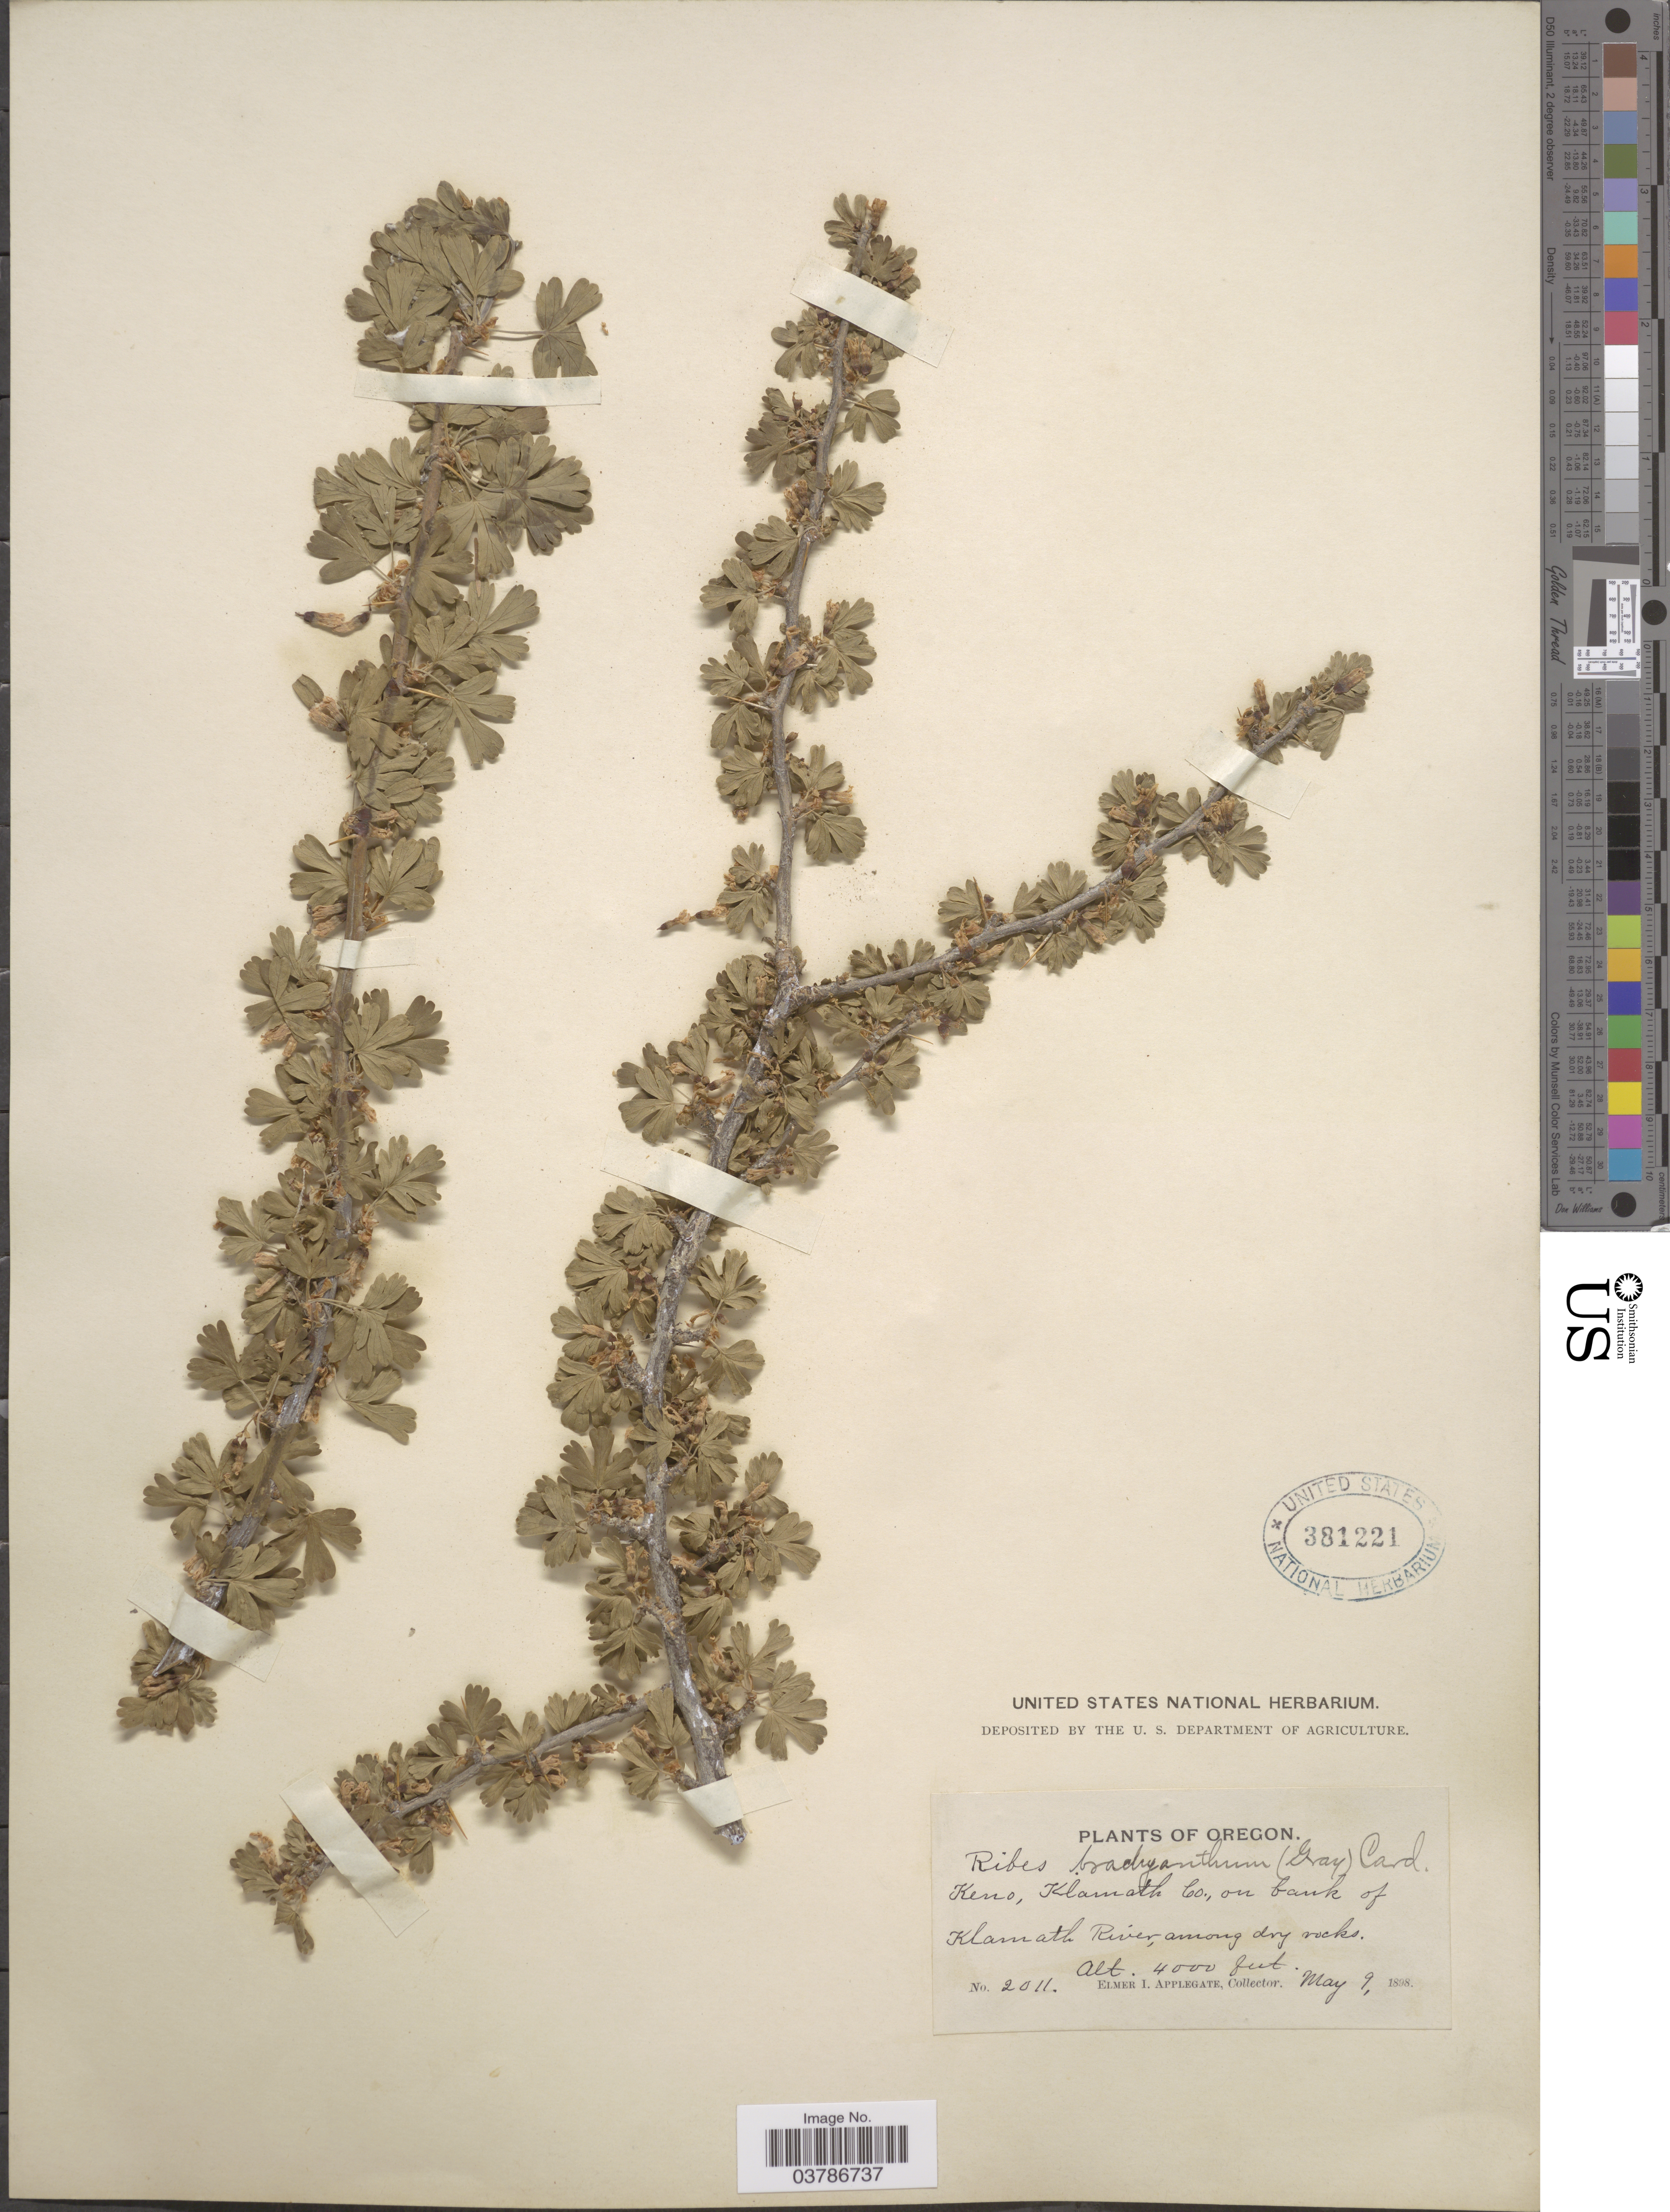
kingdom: Plantae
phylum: Tracheophyta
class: Magnoliopsida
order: Saxifragales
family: Grossulariaceae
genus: Ribes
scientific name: Ribes velutinum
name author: Greene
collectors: E. I. Applegate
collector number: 2011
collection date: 1898-05-09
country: United States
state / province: Oregon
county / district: Klamath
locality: Keno, Klamath Co., on bank of Klamath River, among dry rocks.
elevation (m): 1219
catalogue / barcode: US 381221